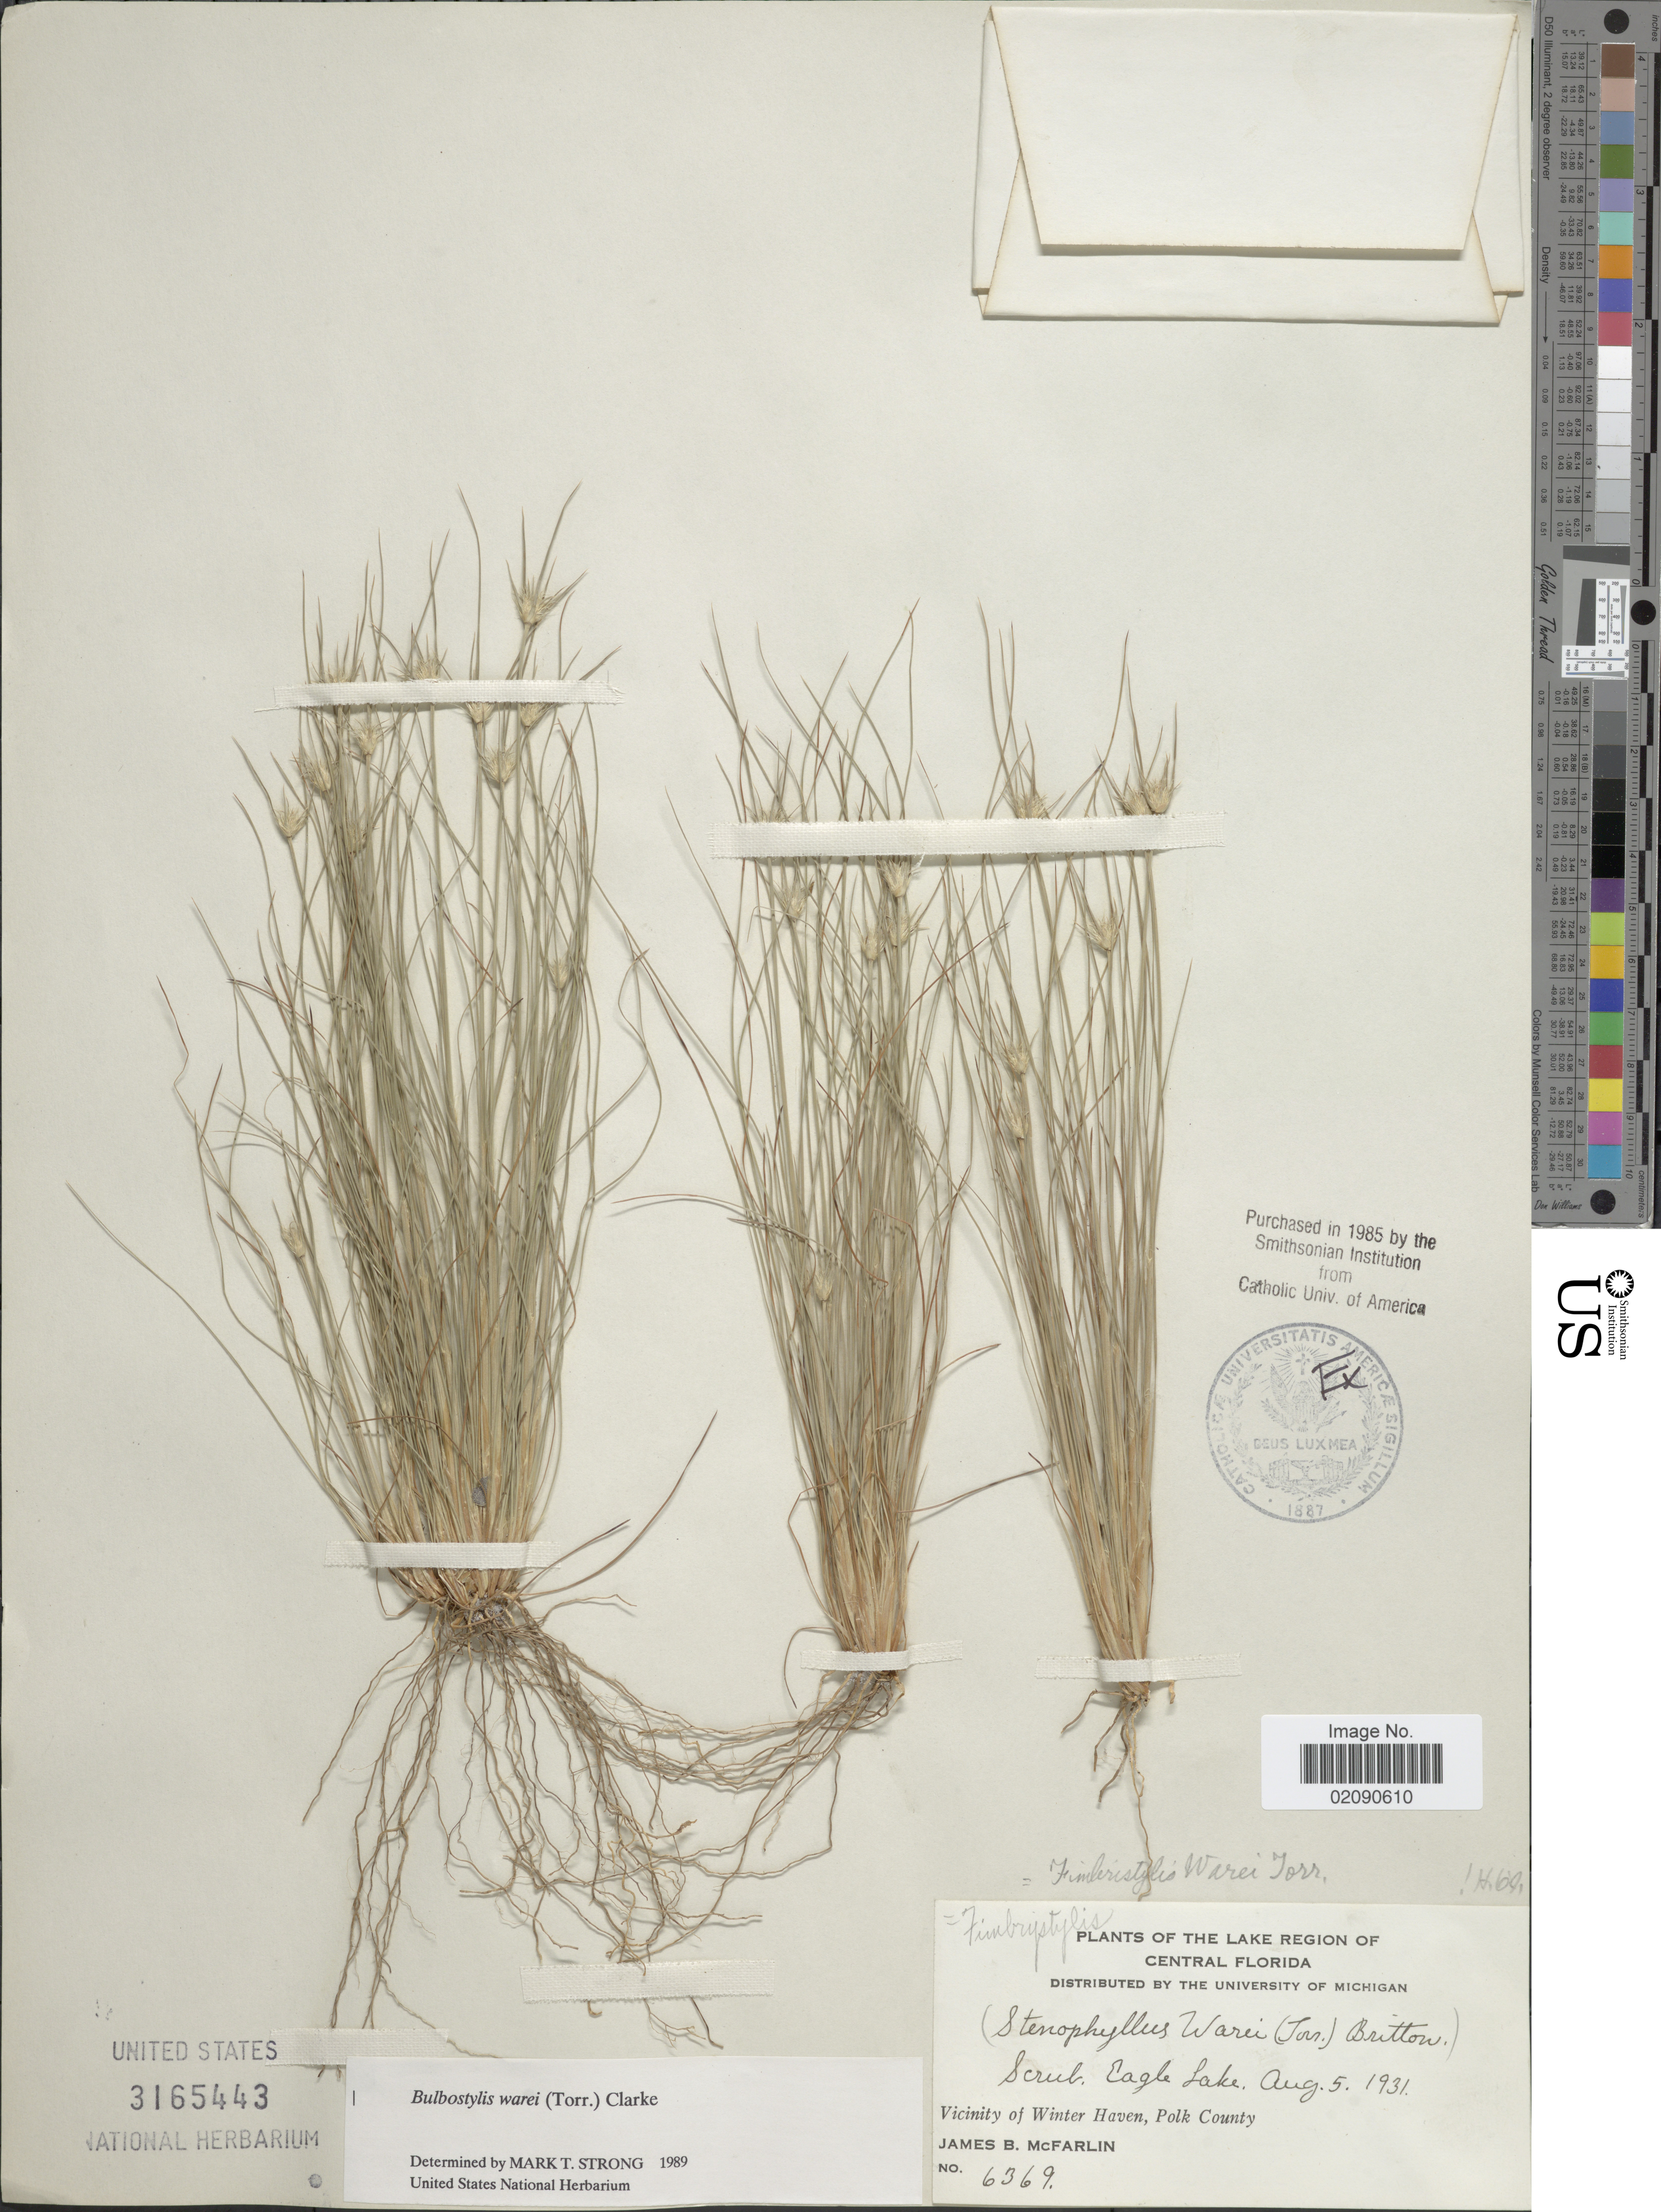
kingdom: Plantae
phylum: Tracheophyta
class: Liliopsida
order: Poales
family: Cyperaceae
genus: Bulbostylis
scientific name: Bulbostylis warei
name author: (Torr.) C.B. Clarke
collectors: J. McFarlin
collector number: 6369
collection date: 1931-08-05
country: United States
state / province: Florida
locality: Lake Region of Central Florida. Eagle Lake. Vicinity of Winter Haven, Polk County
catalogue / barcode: US 3165443